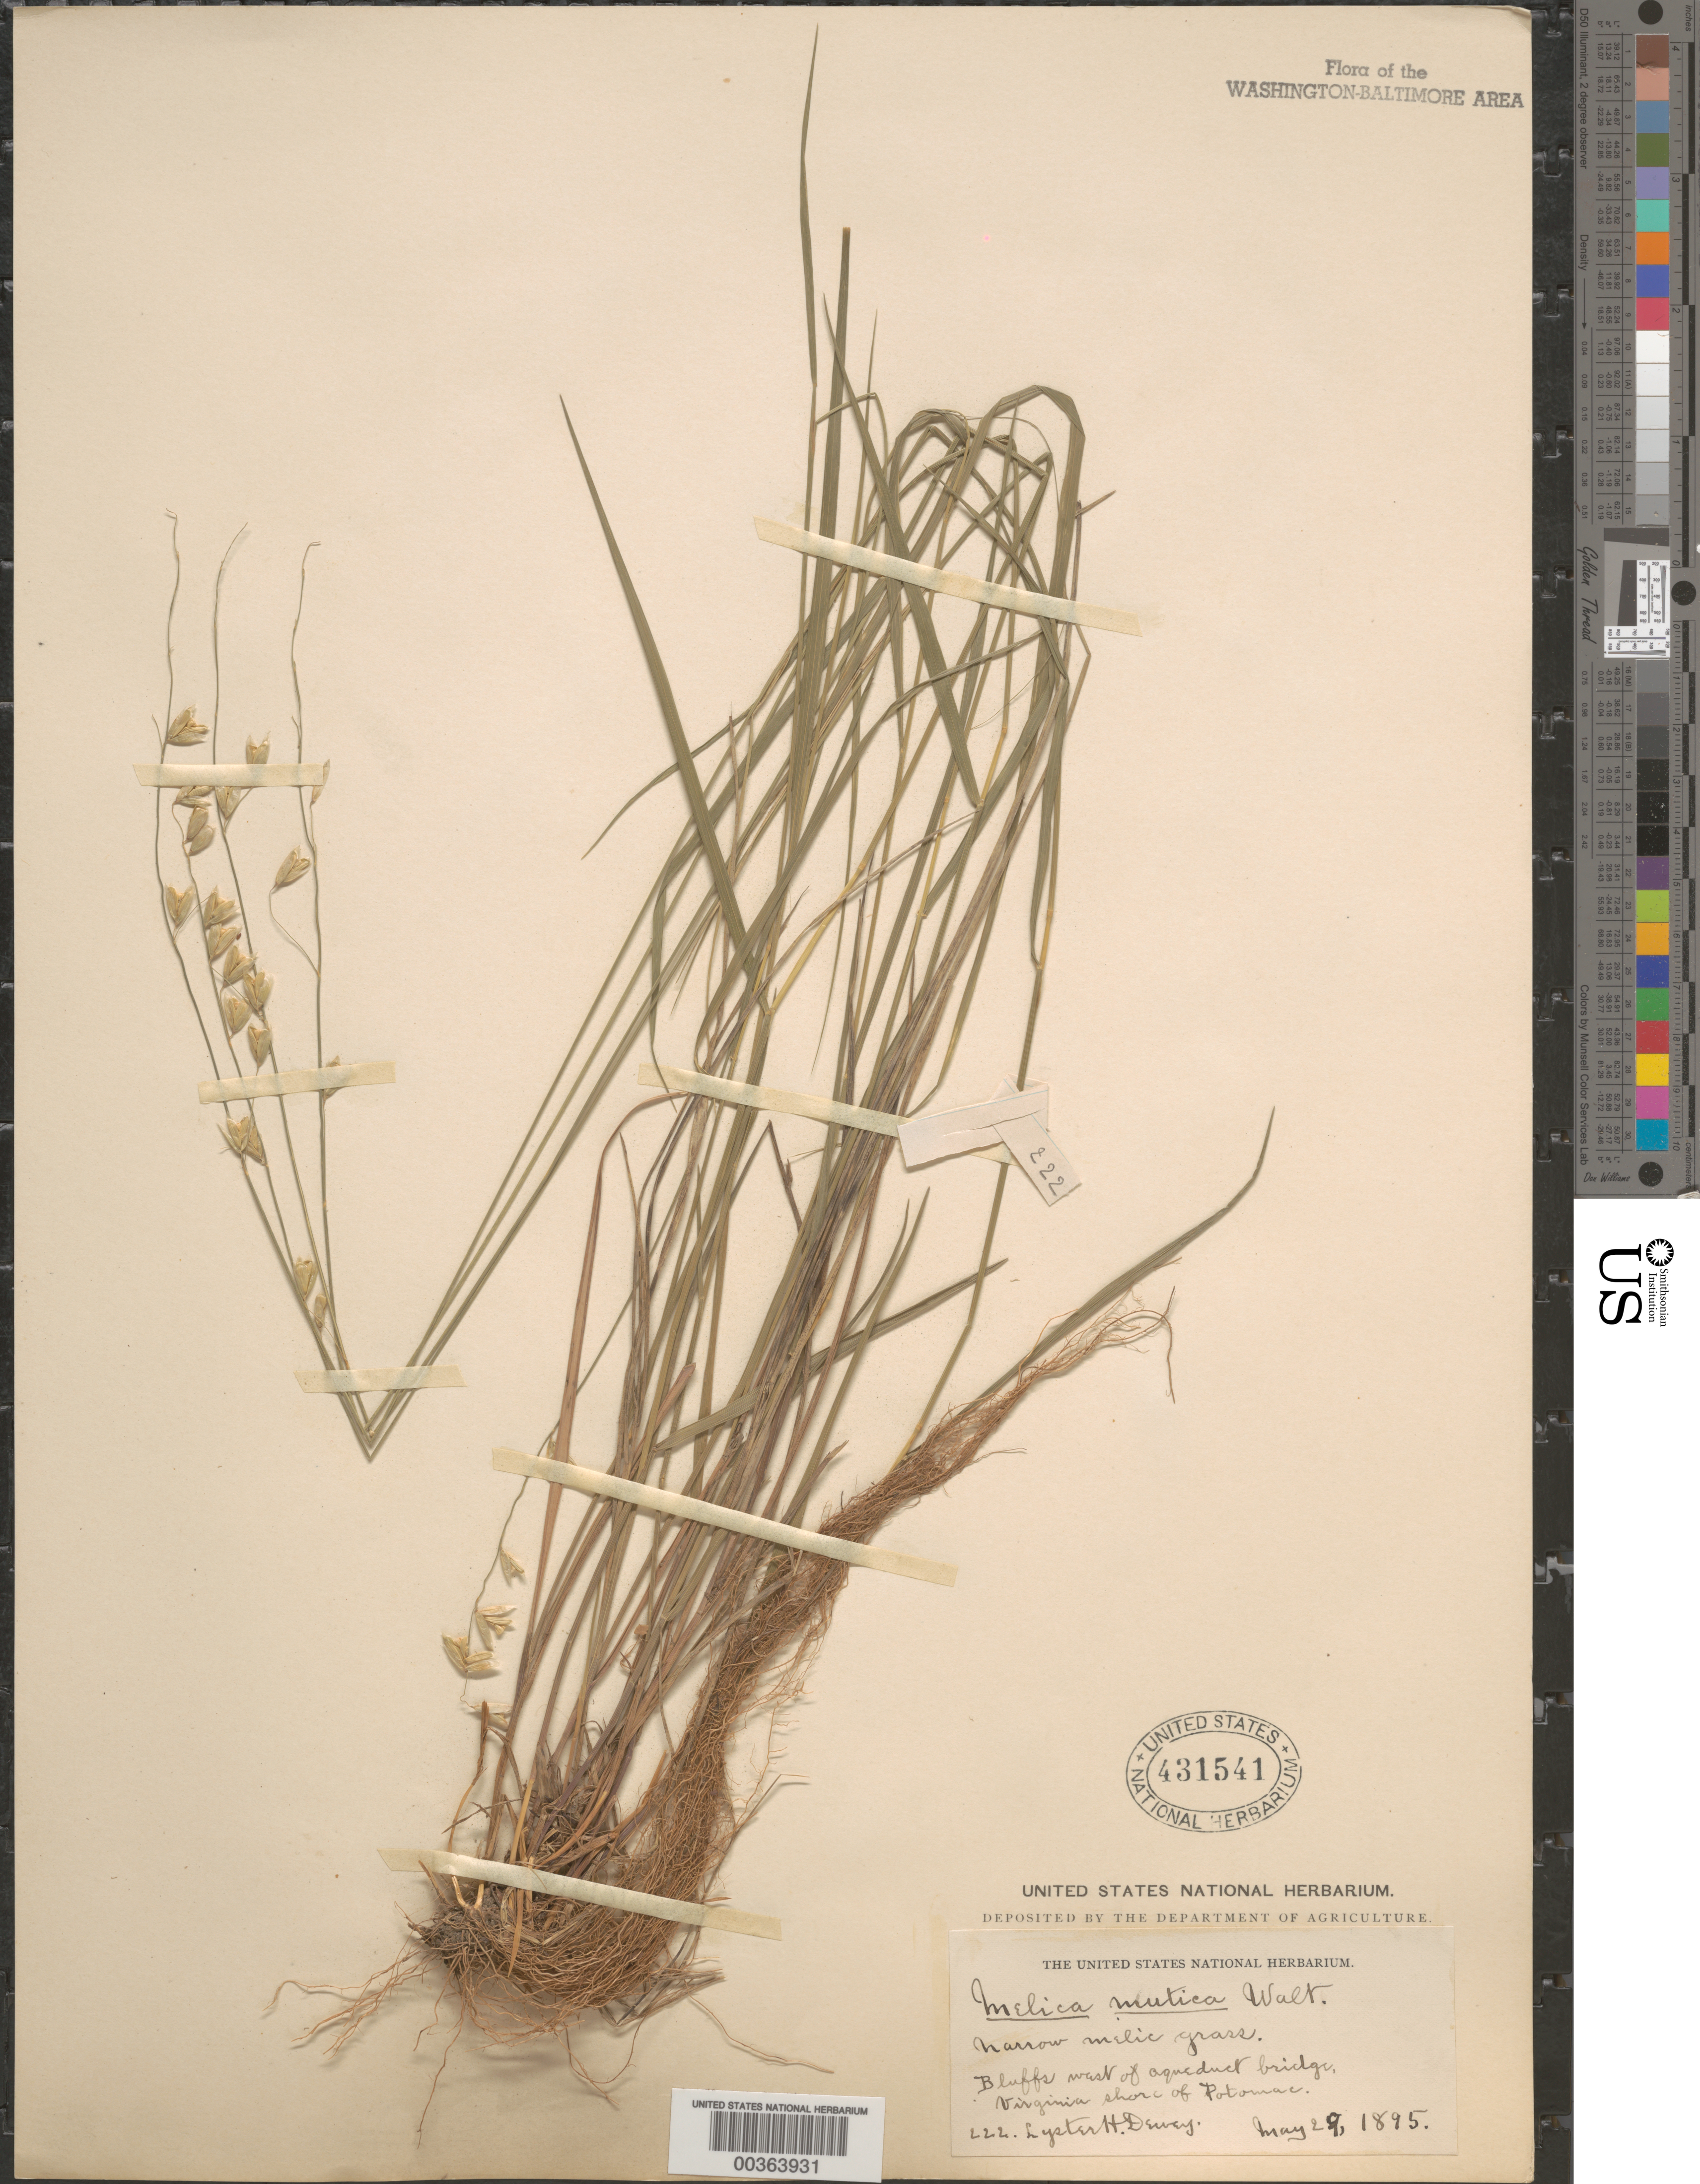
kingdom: Plantae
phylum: Tracheophyta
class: Liliopsida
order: Poales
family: Poaceae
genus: Melica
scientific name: Melica mutica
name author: Walter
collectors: L. H. Dewey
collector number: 222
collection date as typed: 29 May 1895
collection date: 1895-05-29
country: United States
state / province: Virginia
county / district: Arlington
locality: Potomac banks, west of Aqueduct Bridge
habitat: Shore of river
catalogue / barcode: US 431541